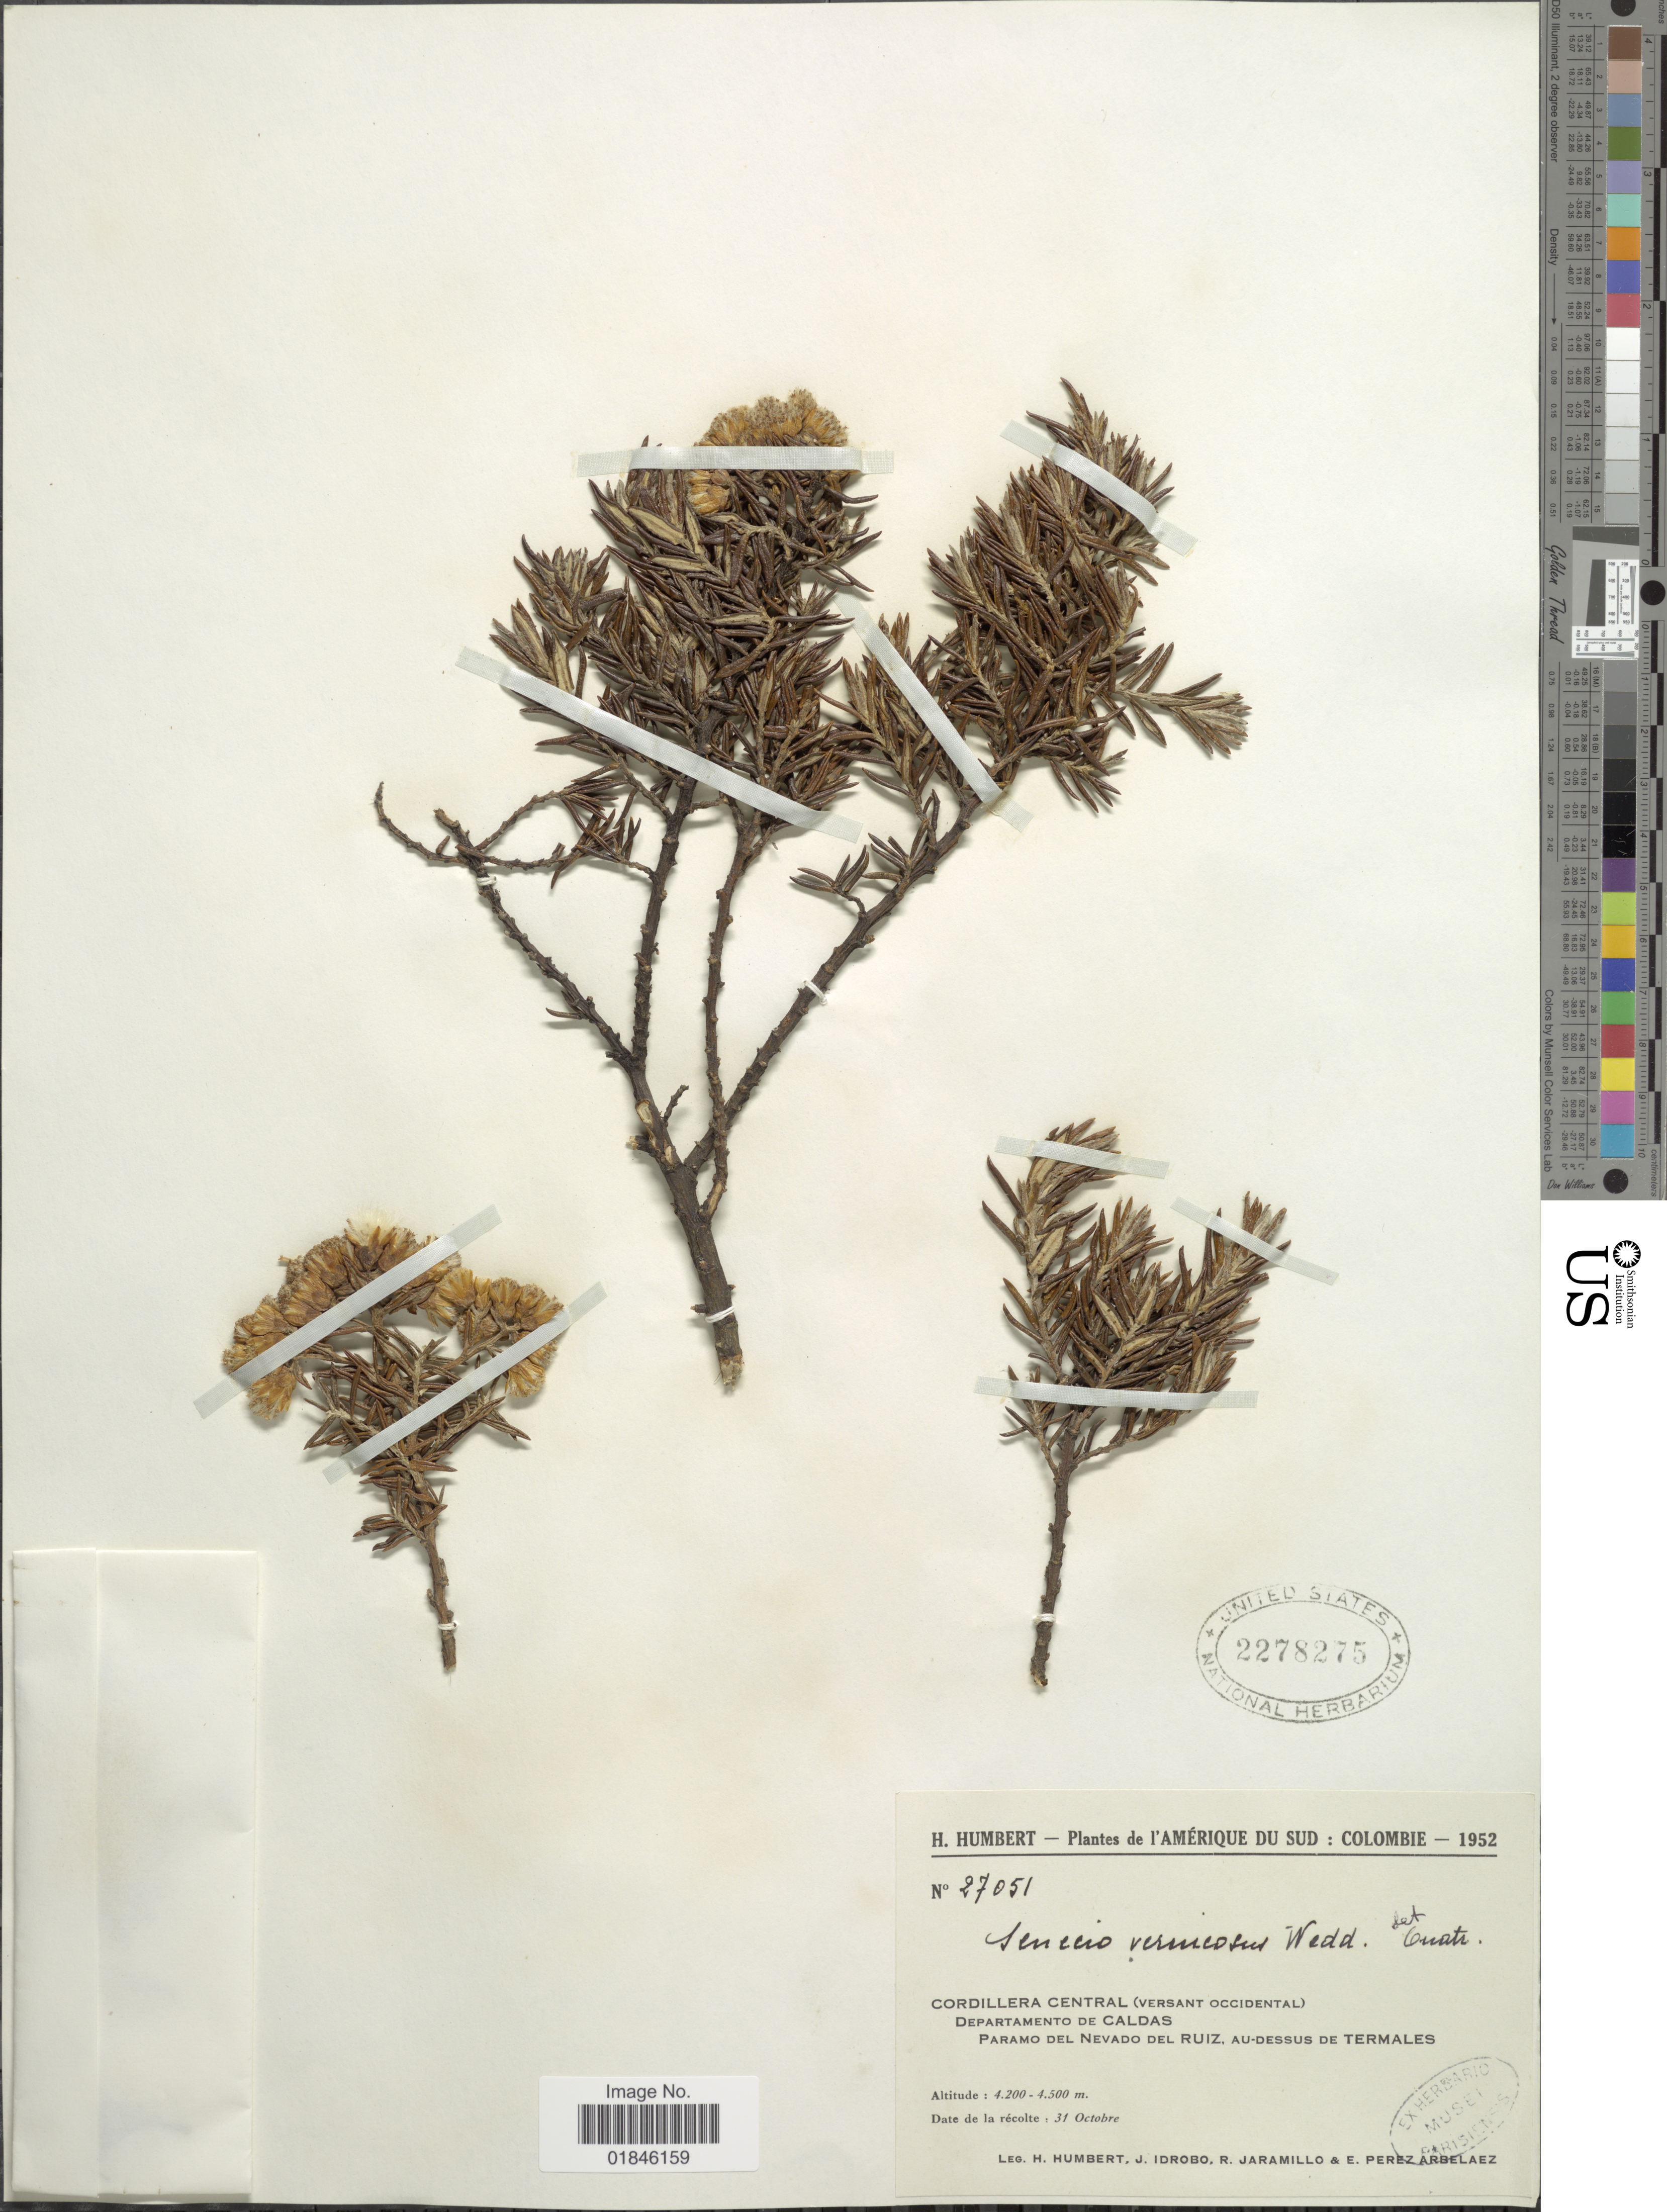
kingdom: Plantae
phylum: Tracheophyta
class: Magnoliopsida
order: Asterales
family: Asteraceae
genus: Pentacalia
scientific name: Pentacalia vernicosa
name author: (Sch. Bip. ex Wedd.) Cuatrec.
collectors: H. Humbert, J. M. Idrobo, R. Jaramillo M. & E. Pérez Arbeláez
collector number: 27051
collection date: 1952-10-31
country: Colombia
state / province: Caldas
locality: Cordillera Central (versant occidental). Departamento de Caldas. Paramo del Nevado del Ruiz, au-dessus de Termales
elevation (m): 4200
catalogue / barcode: US 2278275